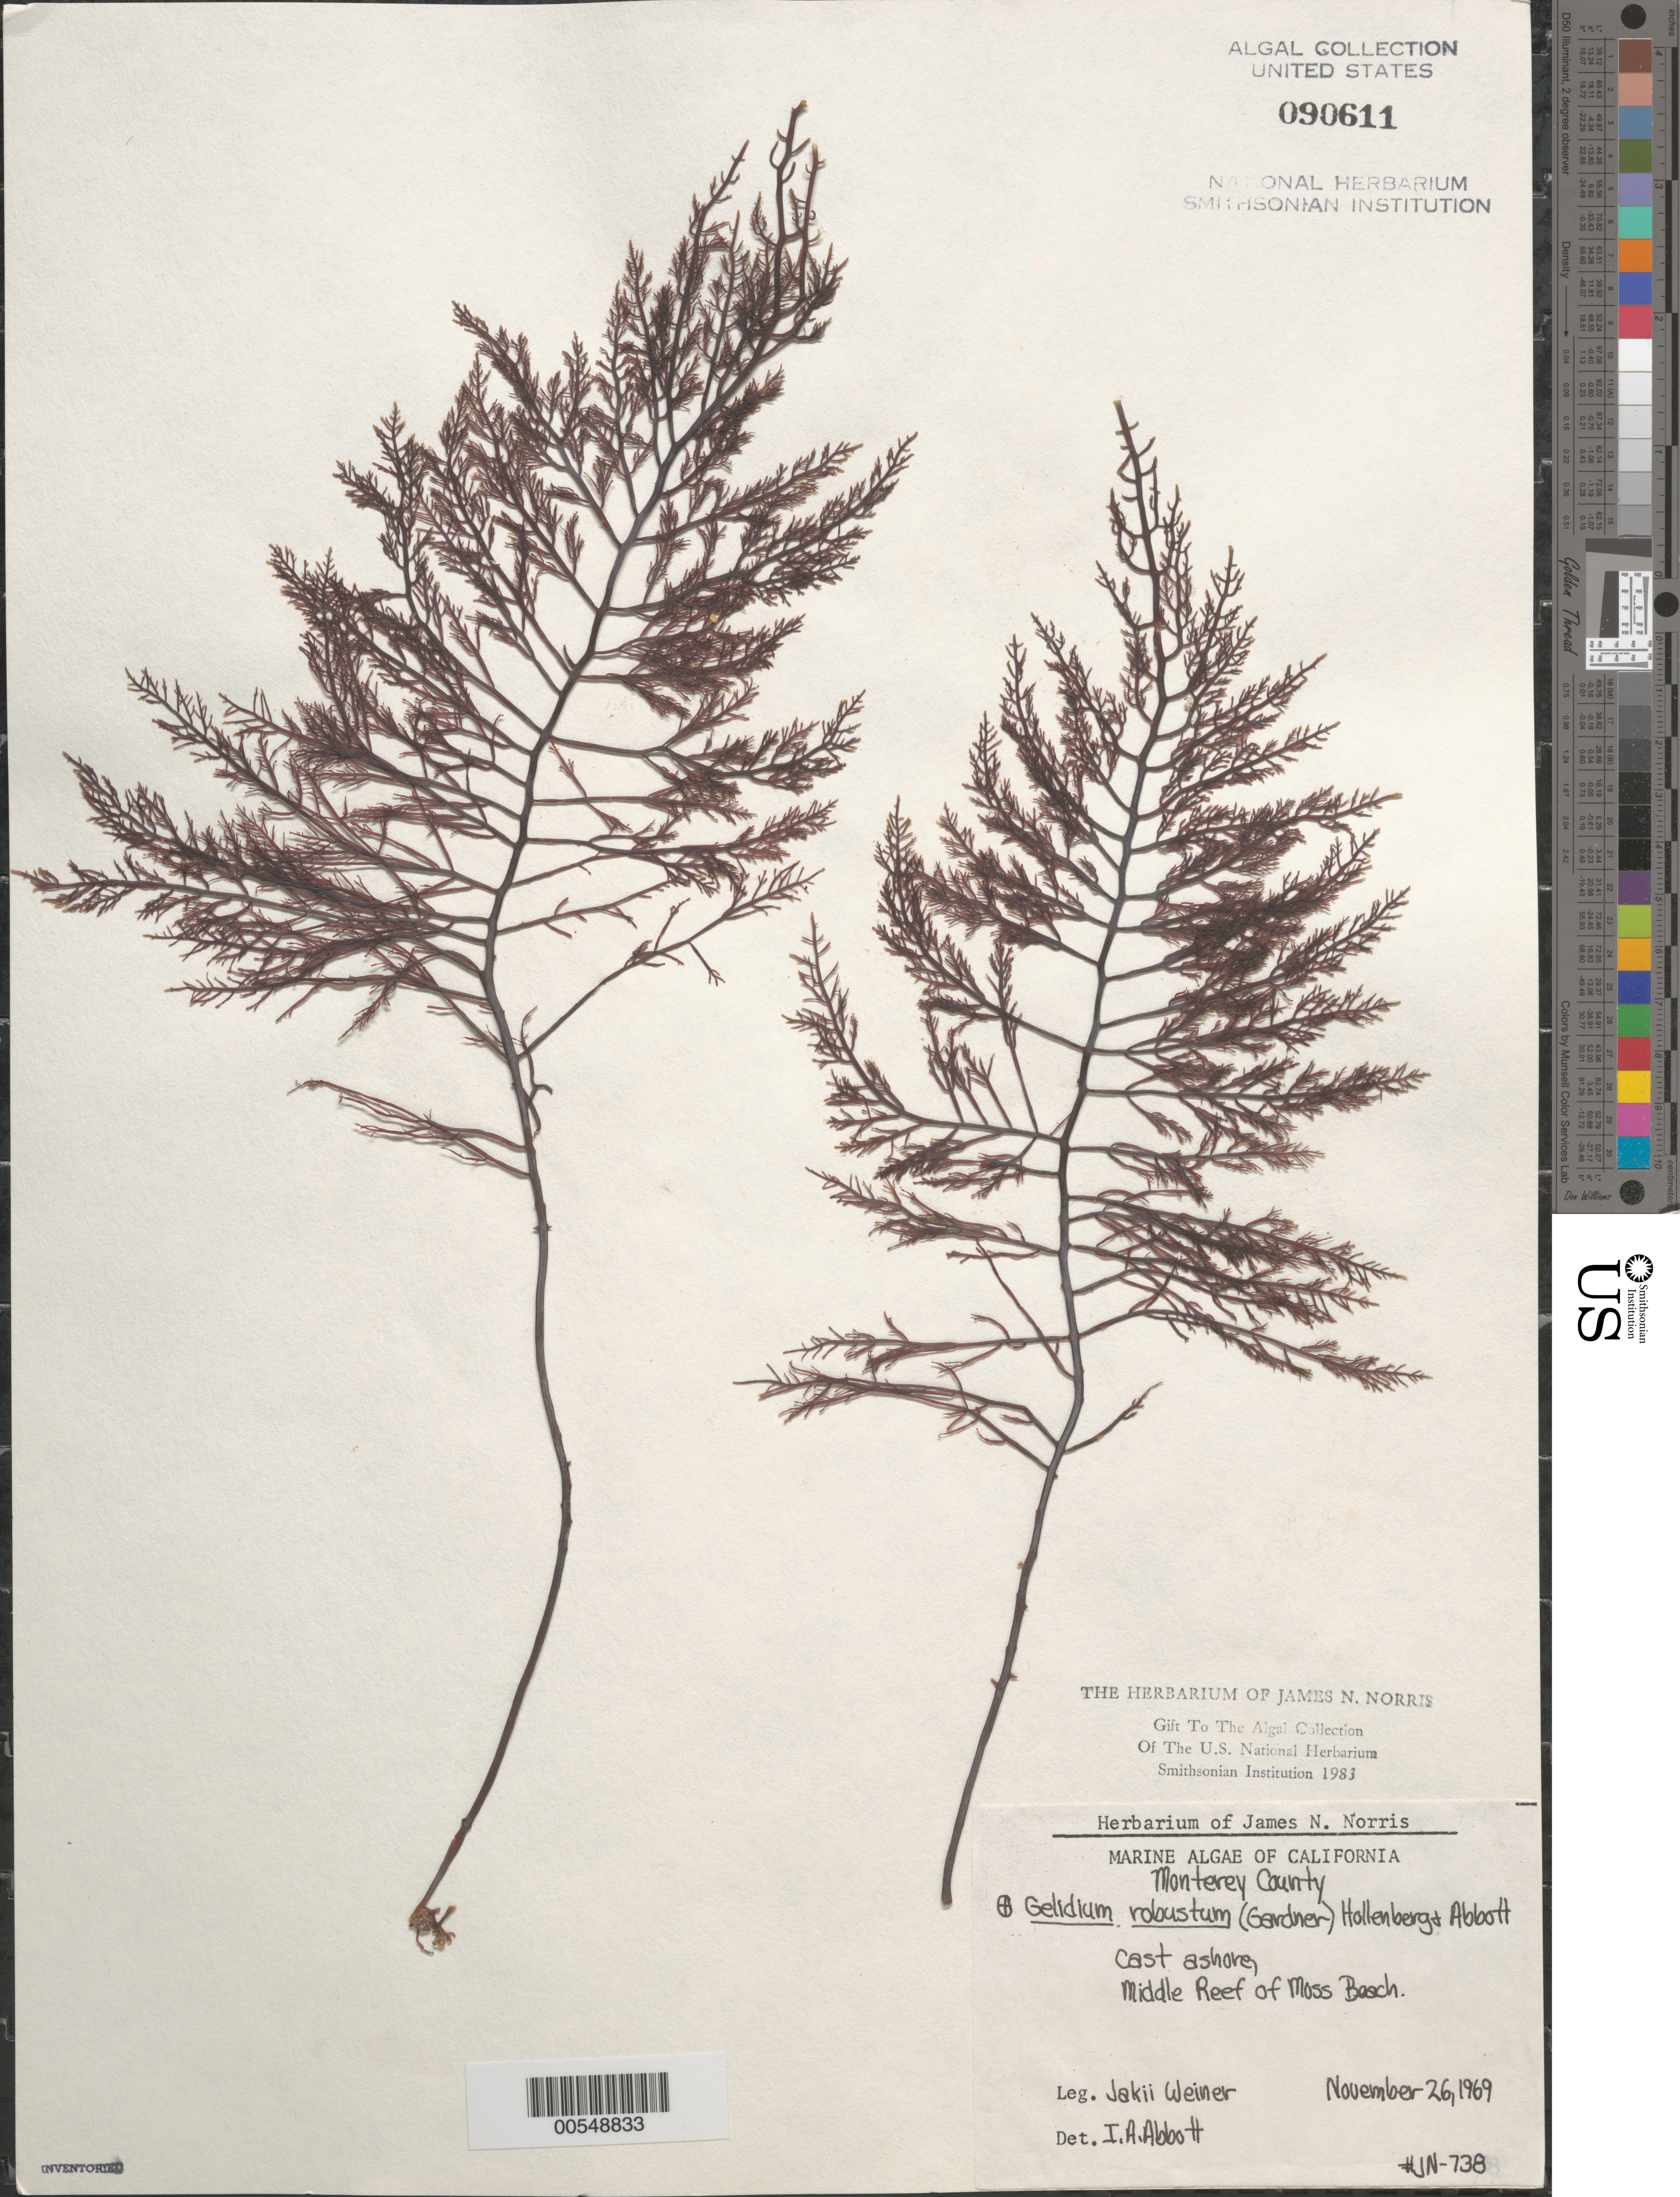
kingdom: Plantae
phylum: Rhodophyta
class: Florideophyceae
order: Gelidiales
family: Gelidiaceae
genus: Gelidium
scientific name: Gelidium robustum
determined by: Abbott, Isabella A.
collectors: J. Weiner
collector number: Jn-738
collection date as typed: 26 Nov 1969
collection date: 1969-11-26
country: United States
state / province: California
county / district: Monterey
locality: Middle Reef of Moss Beach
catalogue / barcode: US 90611